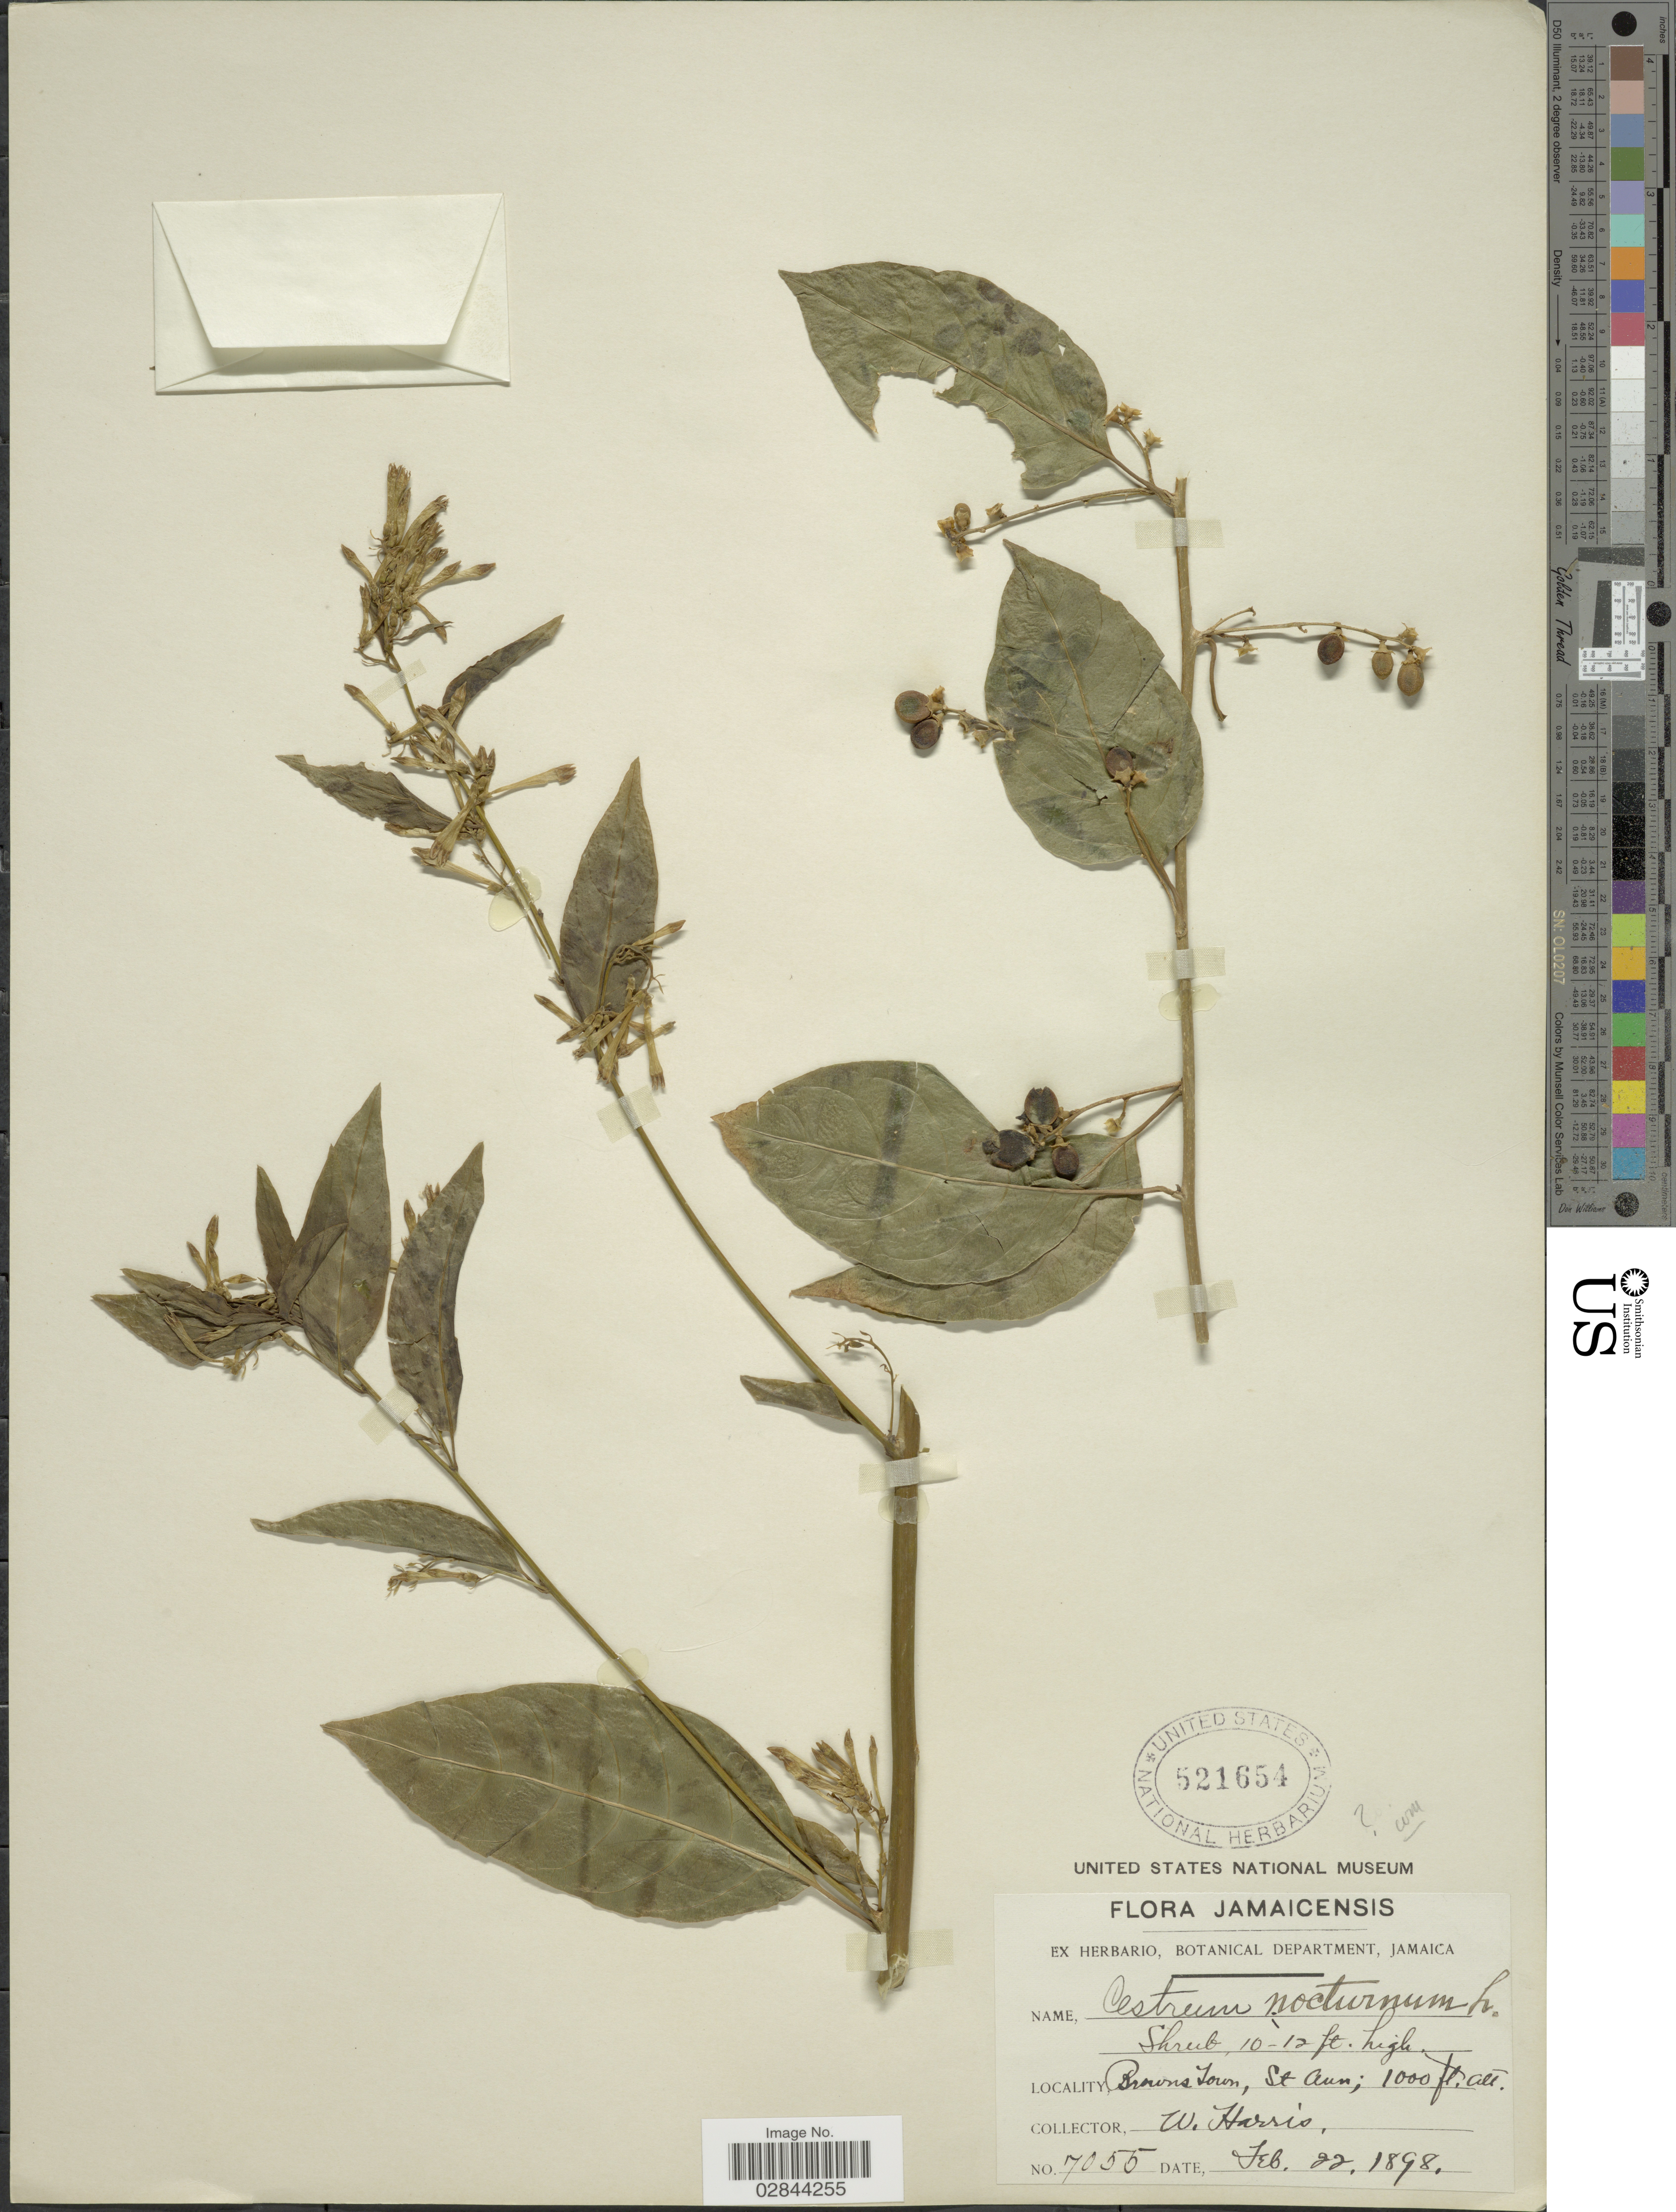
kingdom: Plantae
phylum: Tracheophyta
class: Magnoliopsida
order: Solanales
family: Solanaceae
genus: Cestrum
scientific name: Cestrum nocturnum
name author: L.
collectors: W. Harris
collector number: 7055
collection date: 1898-02-22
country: Jamaica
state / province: Saint Ann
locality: Browns Town, St. Ann.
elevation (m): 305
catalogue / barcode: US 521654